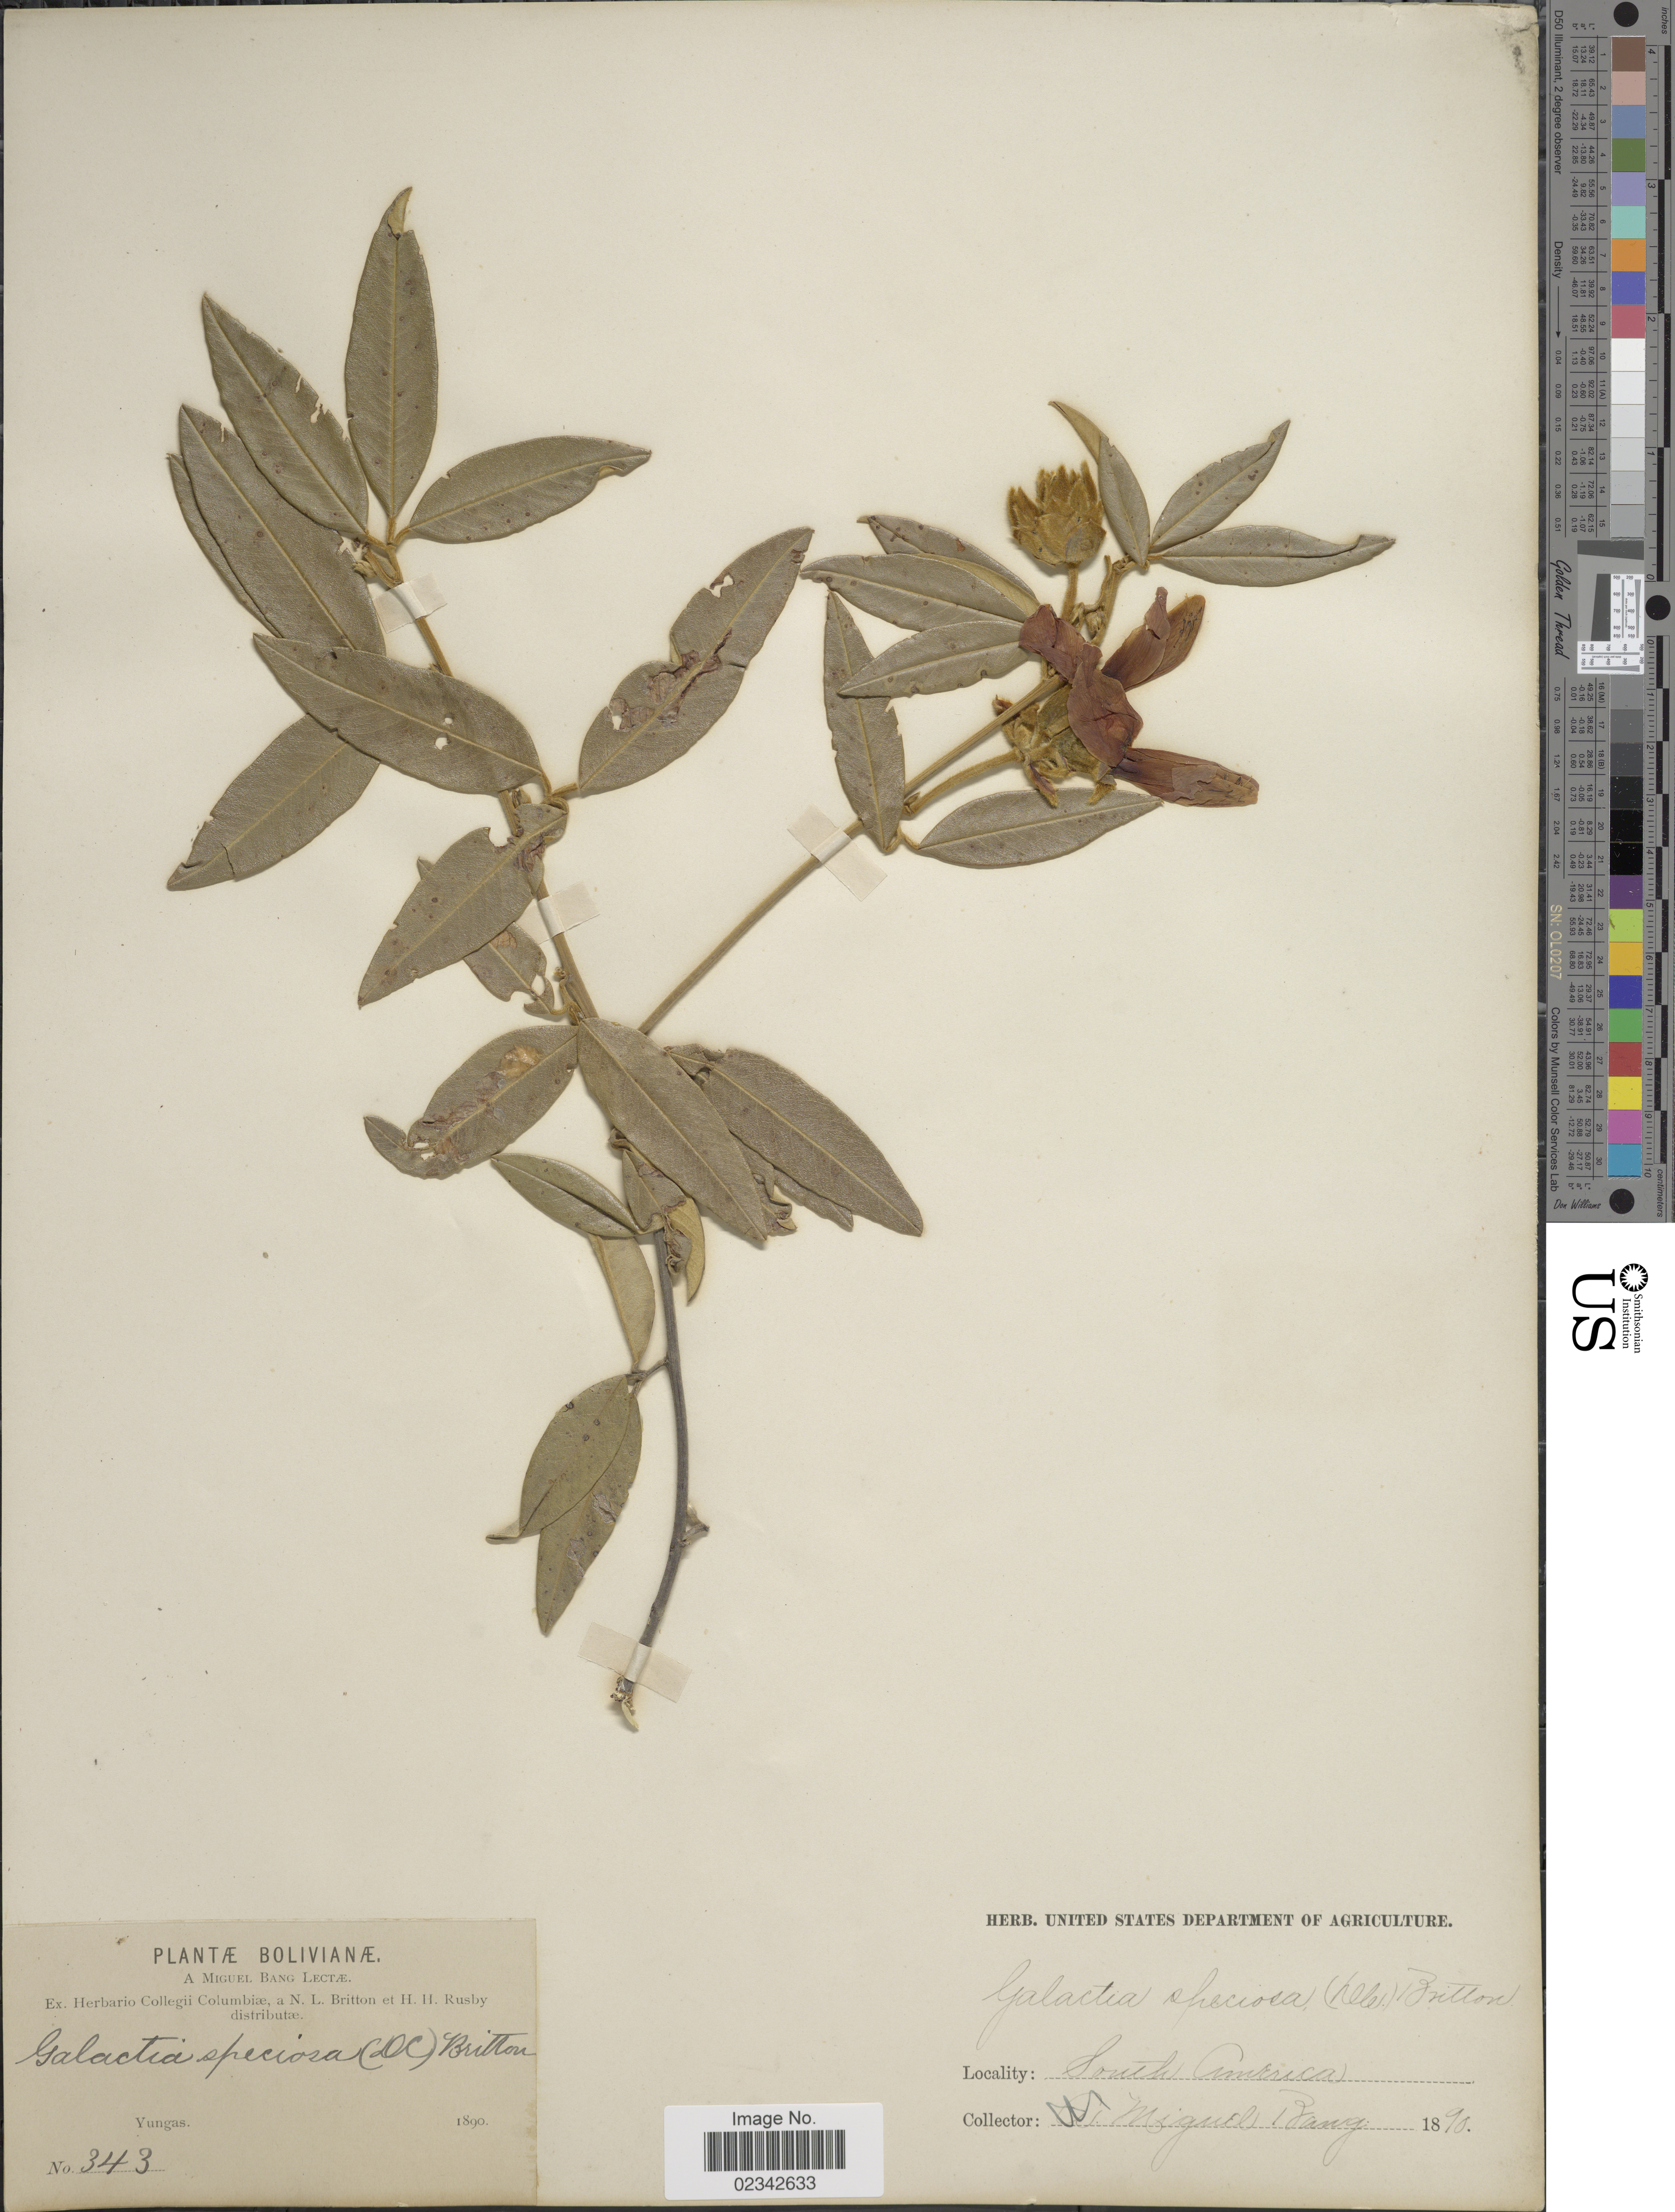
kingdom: Plantae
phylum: Tracheophyta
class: Magnoliopsida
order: Fabales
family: Fabaceae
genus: Collaea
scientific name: Collaea speciosa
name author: (Loisel.) DC.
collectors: M. Bang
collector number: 343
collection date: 1890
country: Bolivia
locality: Yungas